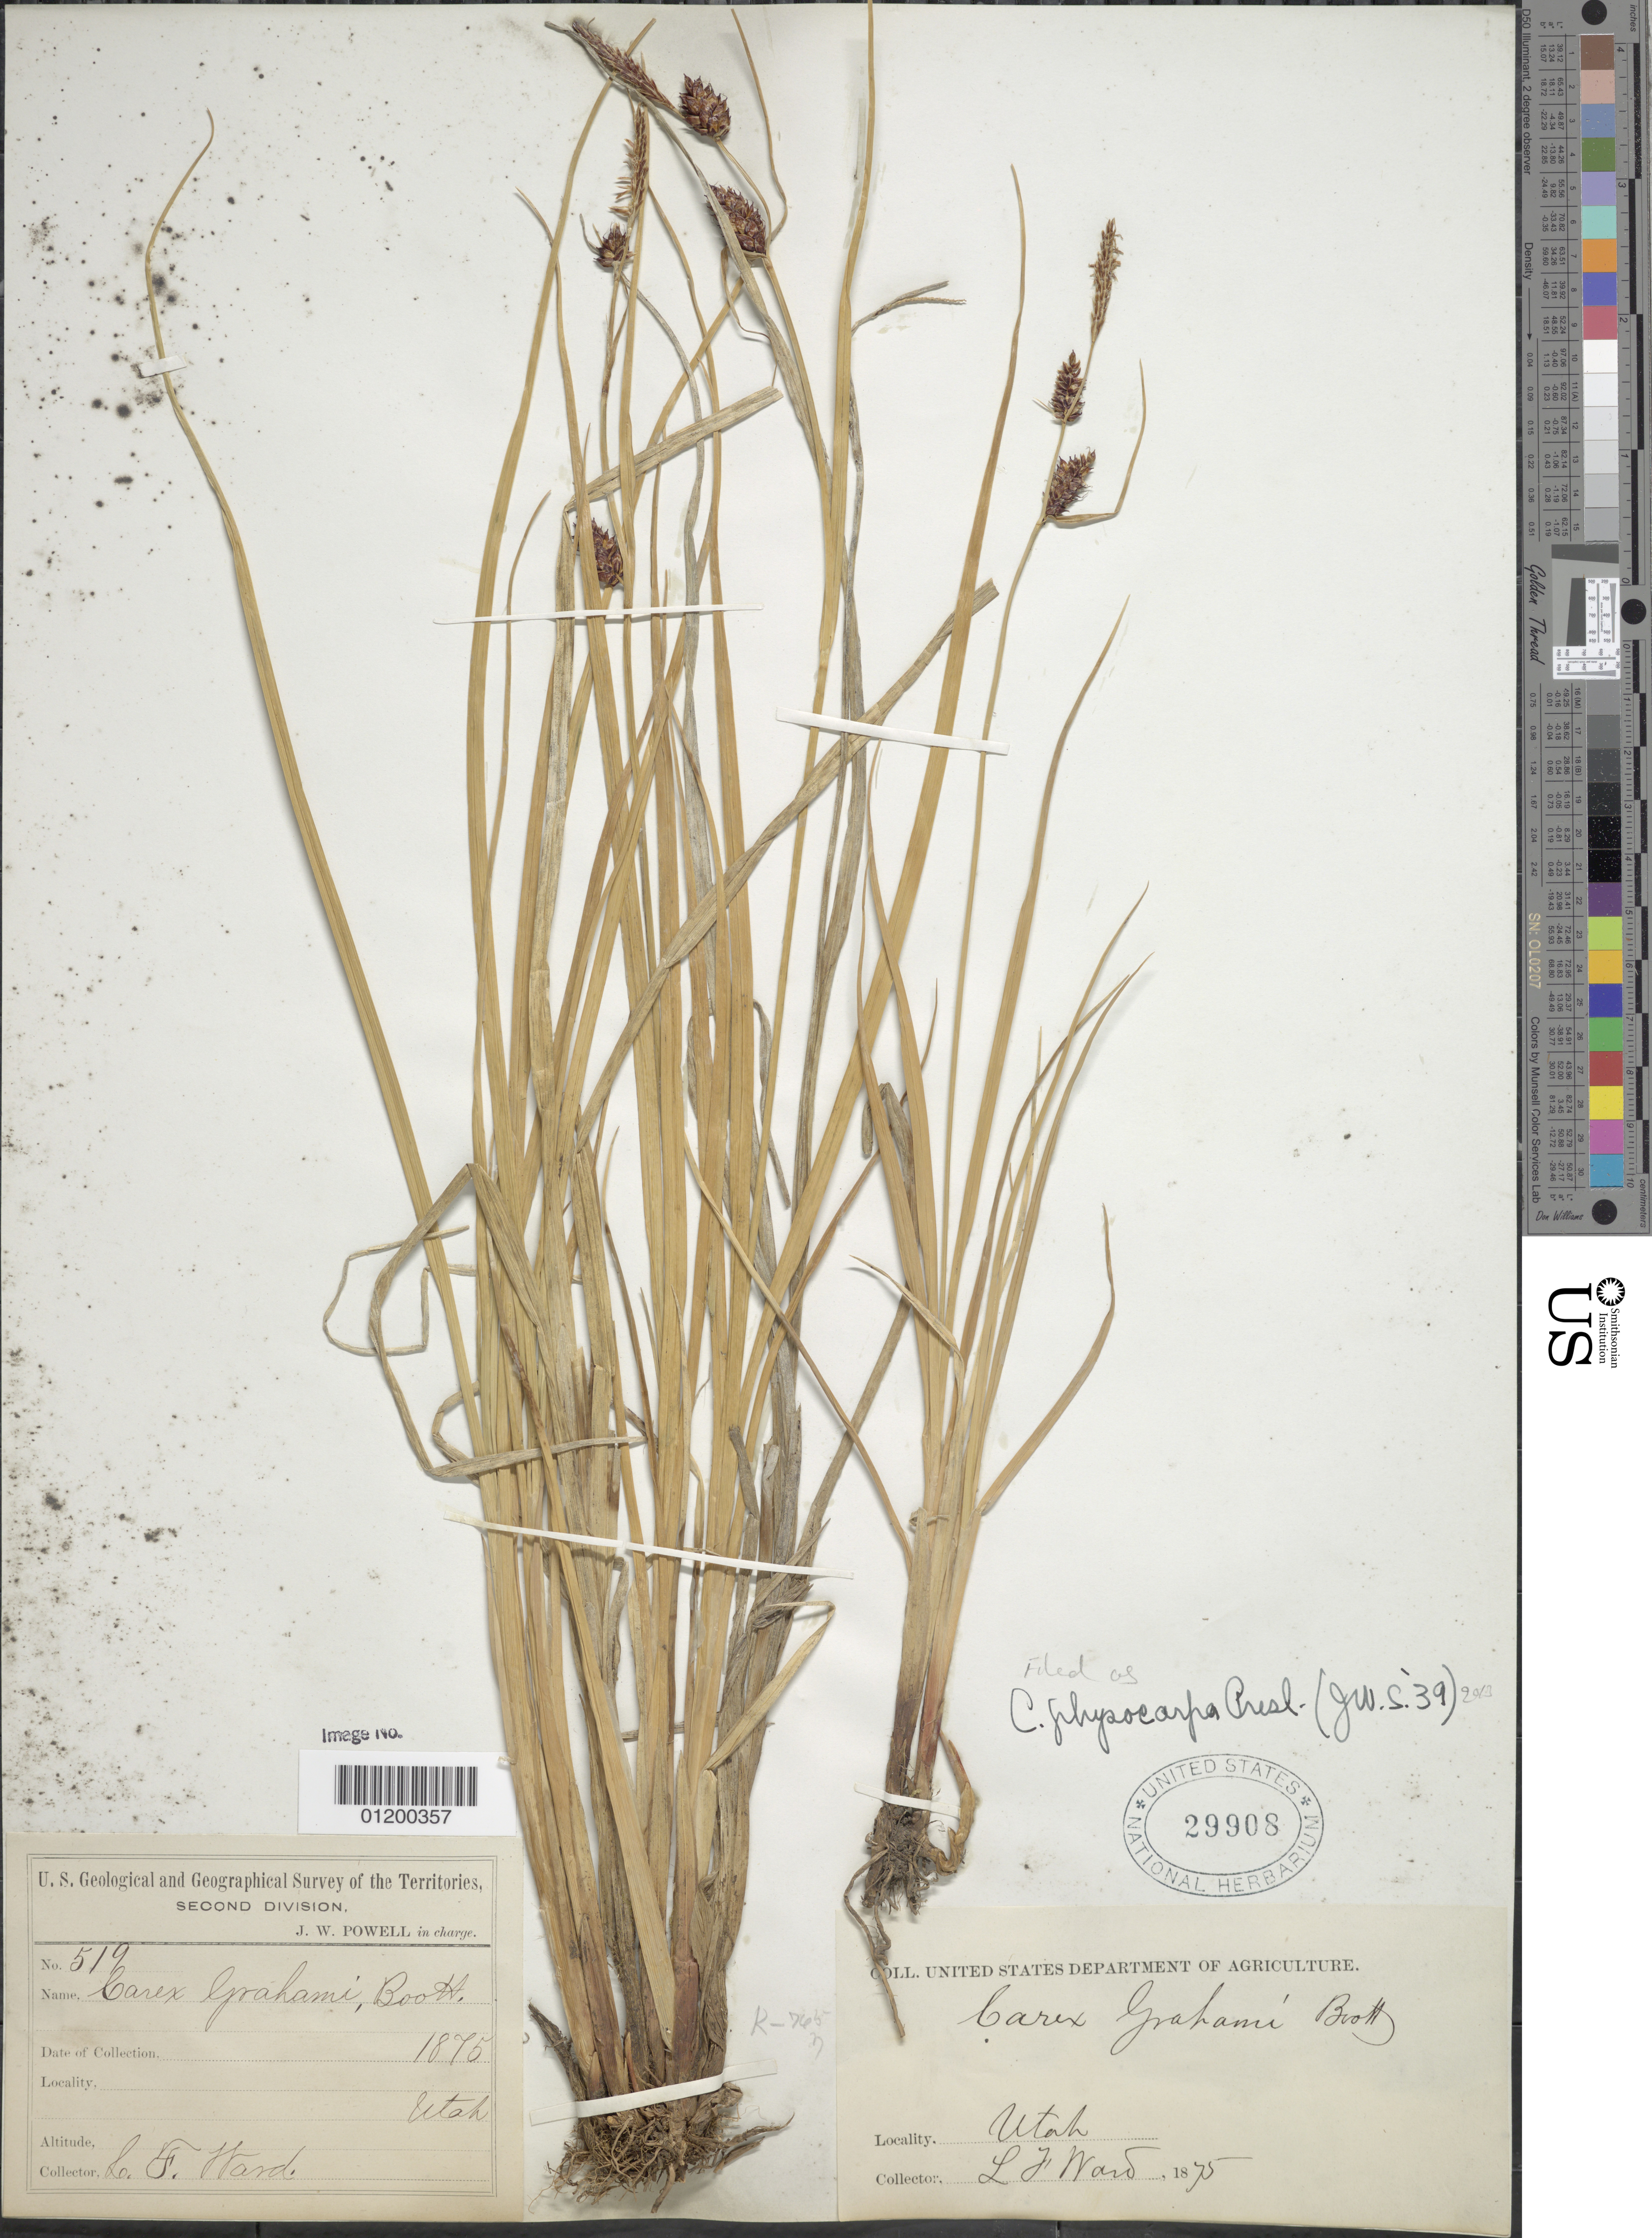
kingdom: Plantae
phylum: Tracheophyta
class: Liliopsida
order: Poales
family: Cyperaceae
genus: Carex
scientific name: Carex saxatilis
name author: L.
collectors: L. F. Ward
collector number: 513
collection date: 1875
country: United States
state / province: Utah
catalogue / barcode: US 29908